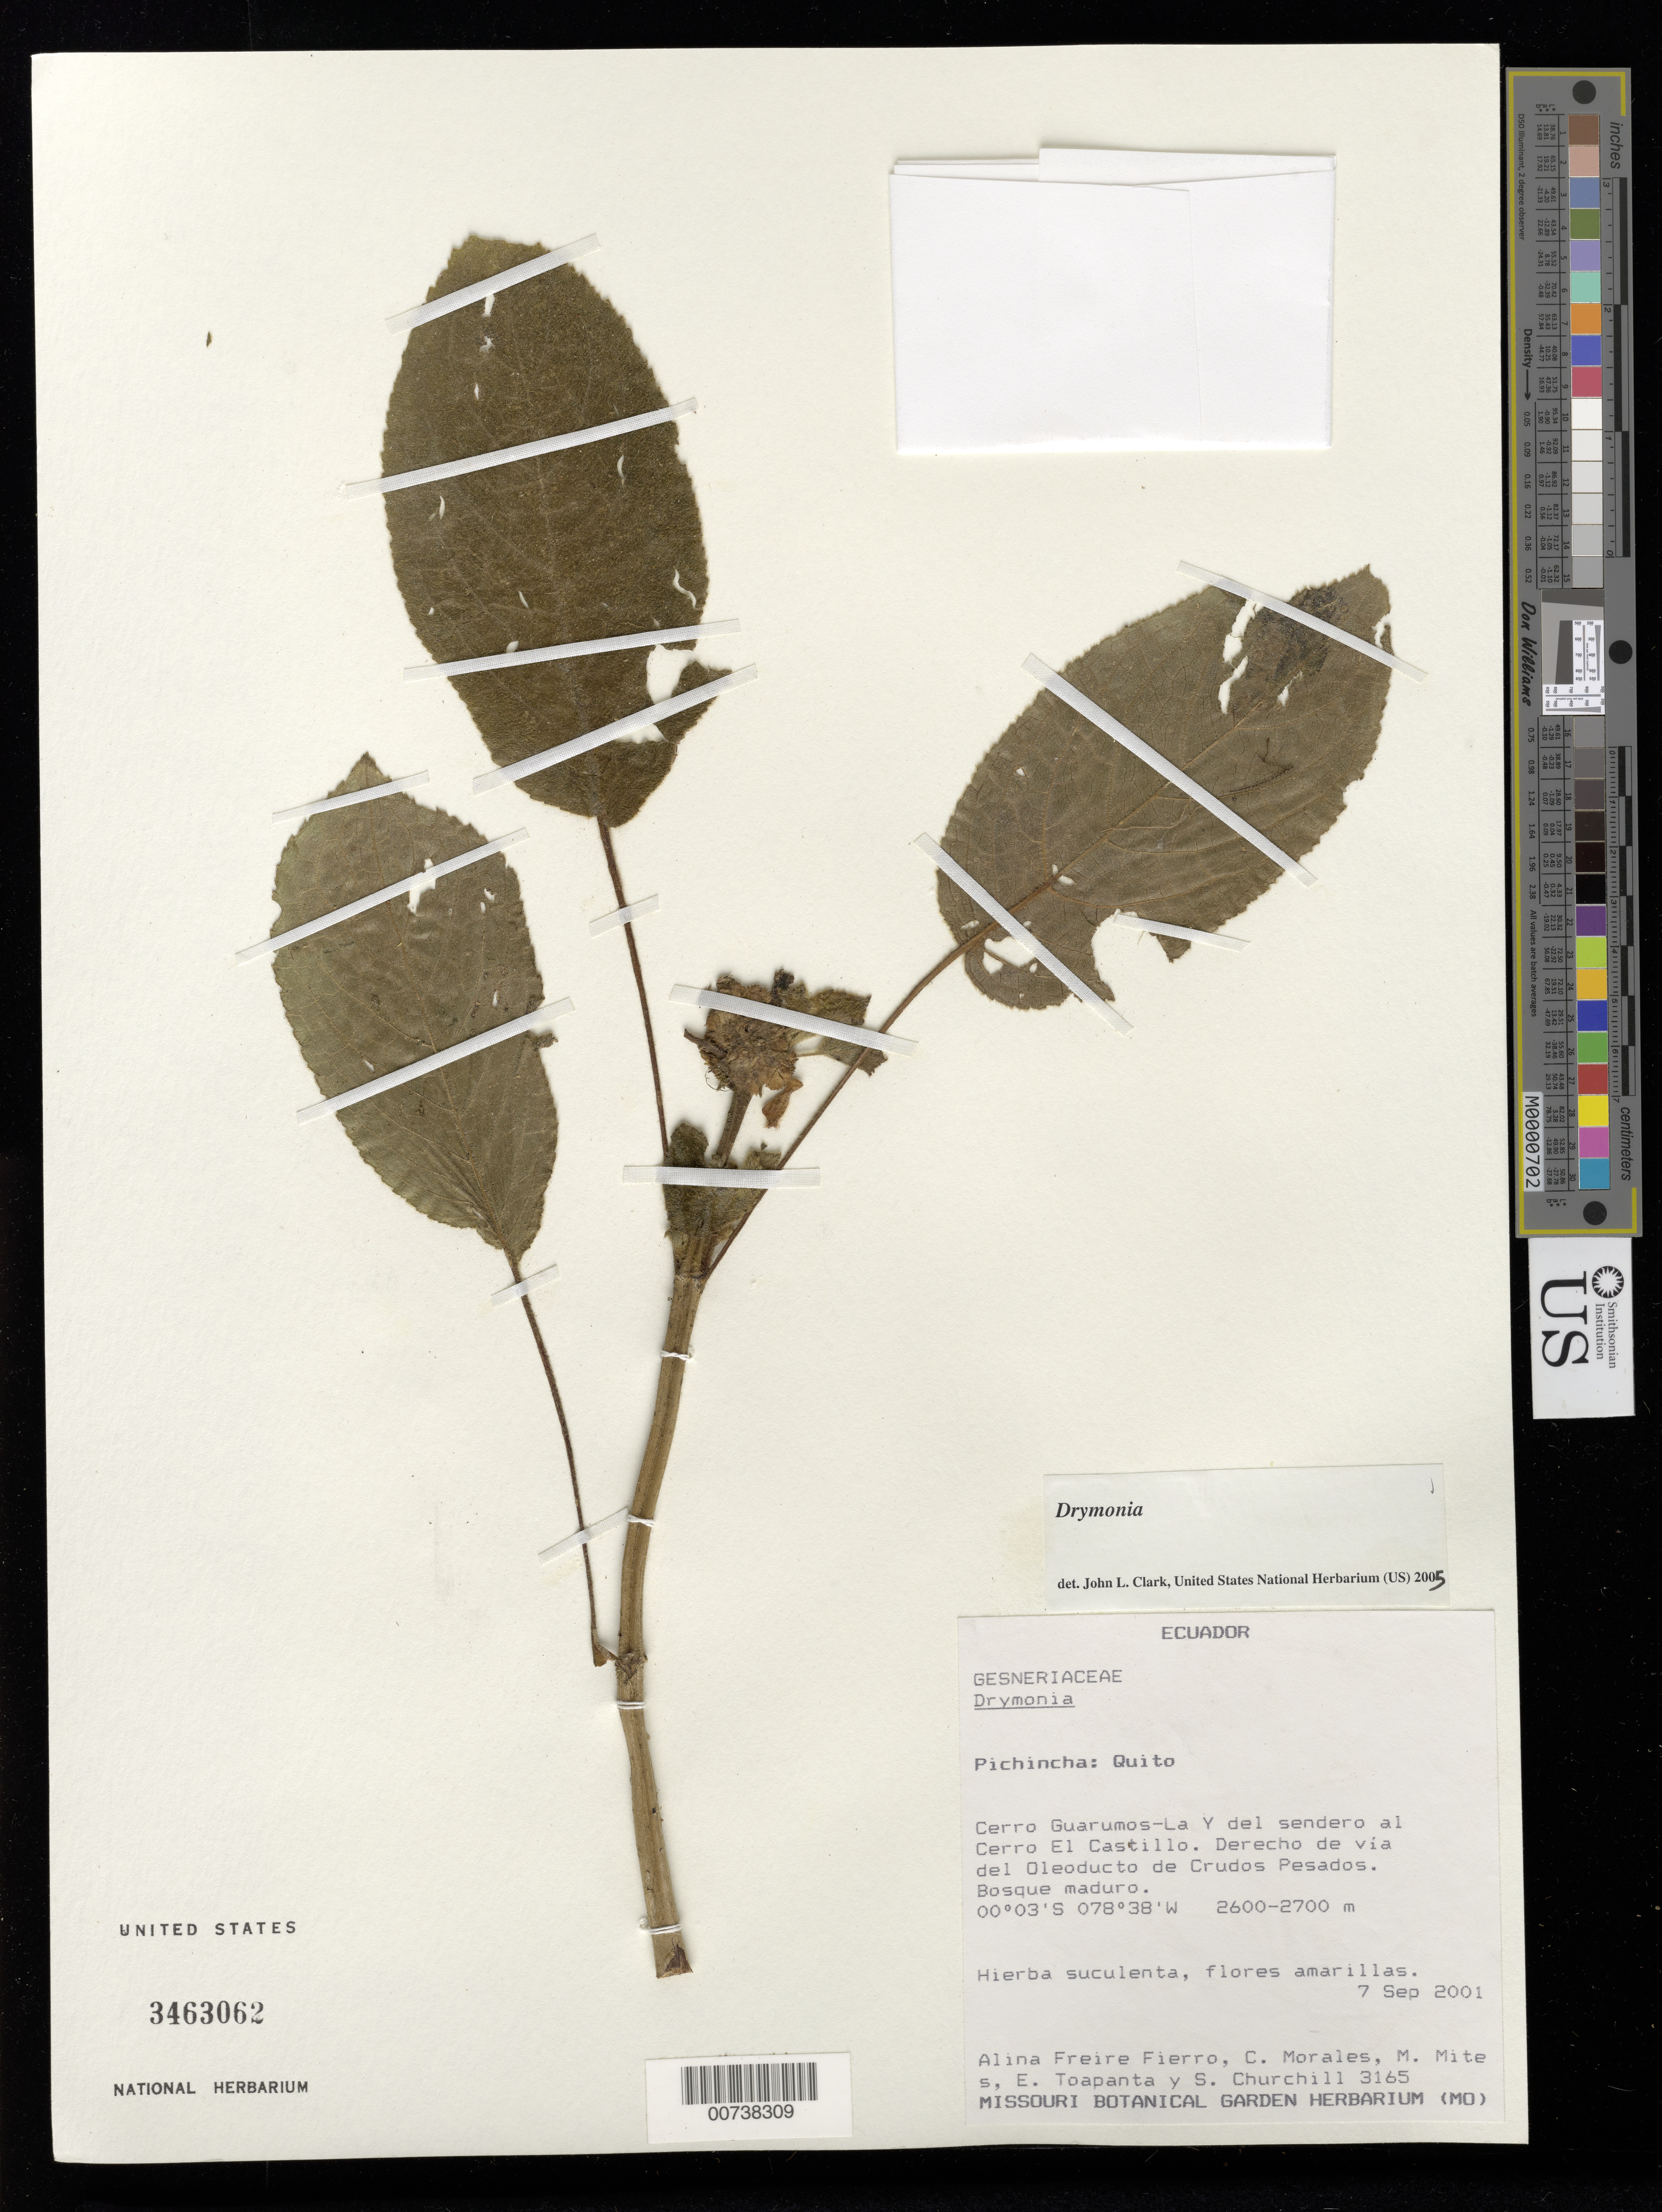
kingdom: Plantae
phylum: Tracheophyta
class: Magnoliopsida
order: Lamiales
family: Gesneriaceae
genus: Drymonia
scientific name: Drymonia sp.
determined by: Clark, J. L., (SEL), The Marie Selby Botanical Garden (UNITED STATES)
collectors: A. Freire-Fierro, C. Morales, M. Mites & S. Churchill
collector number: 3165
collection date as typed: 07 Sep 2001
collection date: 2001-09-07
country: Ecuador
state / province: Pichincha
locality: Pichincha: Quito. Cerro Guarumos-La Y del sendero al Cerro El Castillo; derecho de vía del Oleoducto de Crudos Pesados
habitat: Bosque maduro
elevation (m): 2600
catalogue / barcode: US 3463062